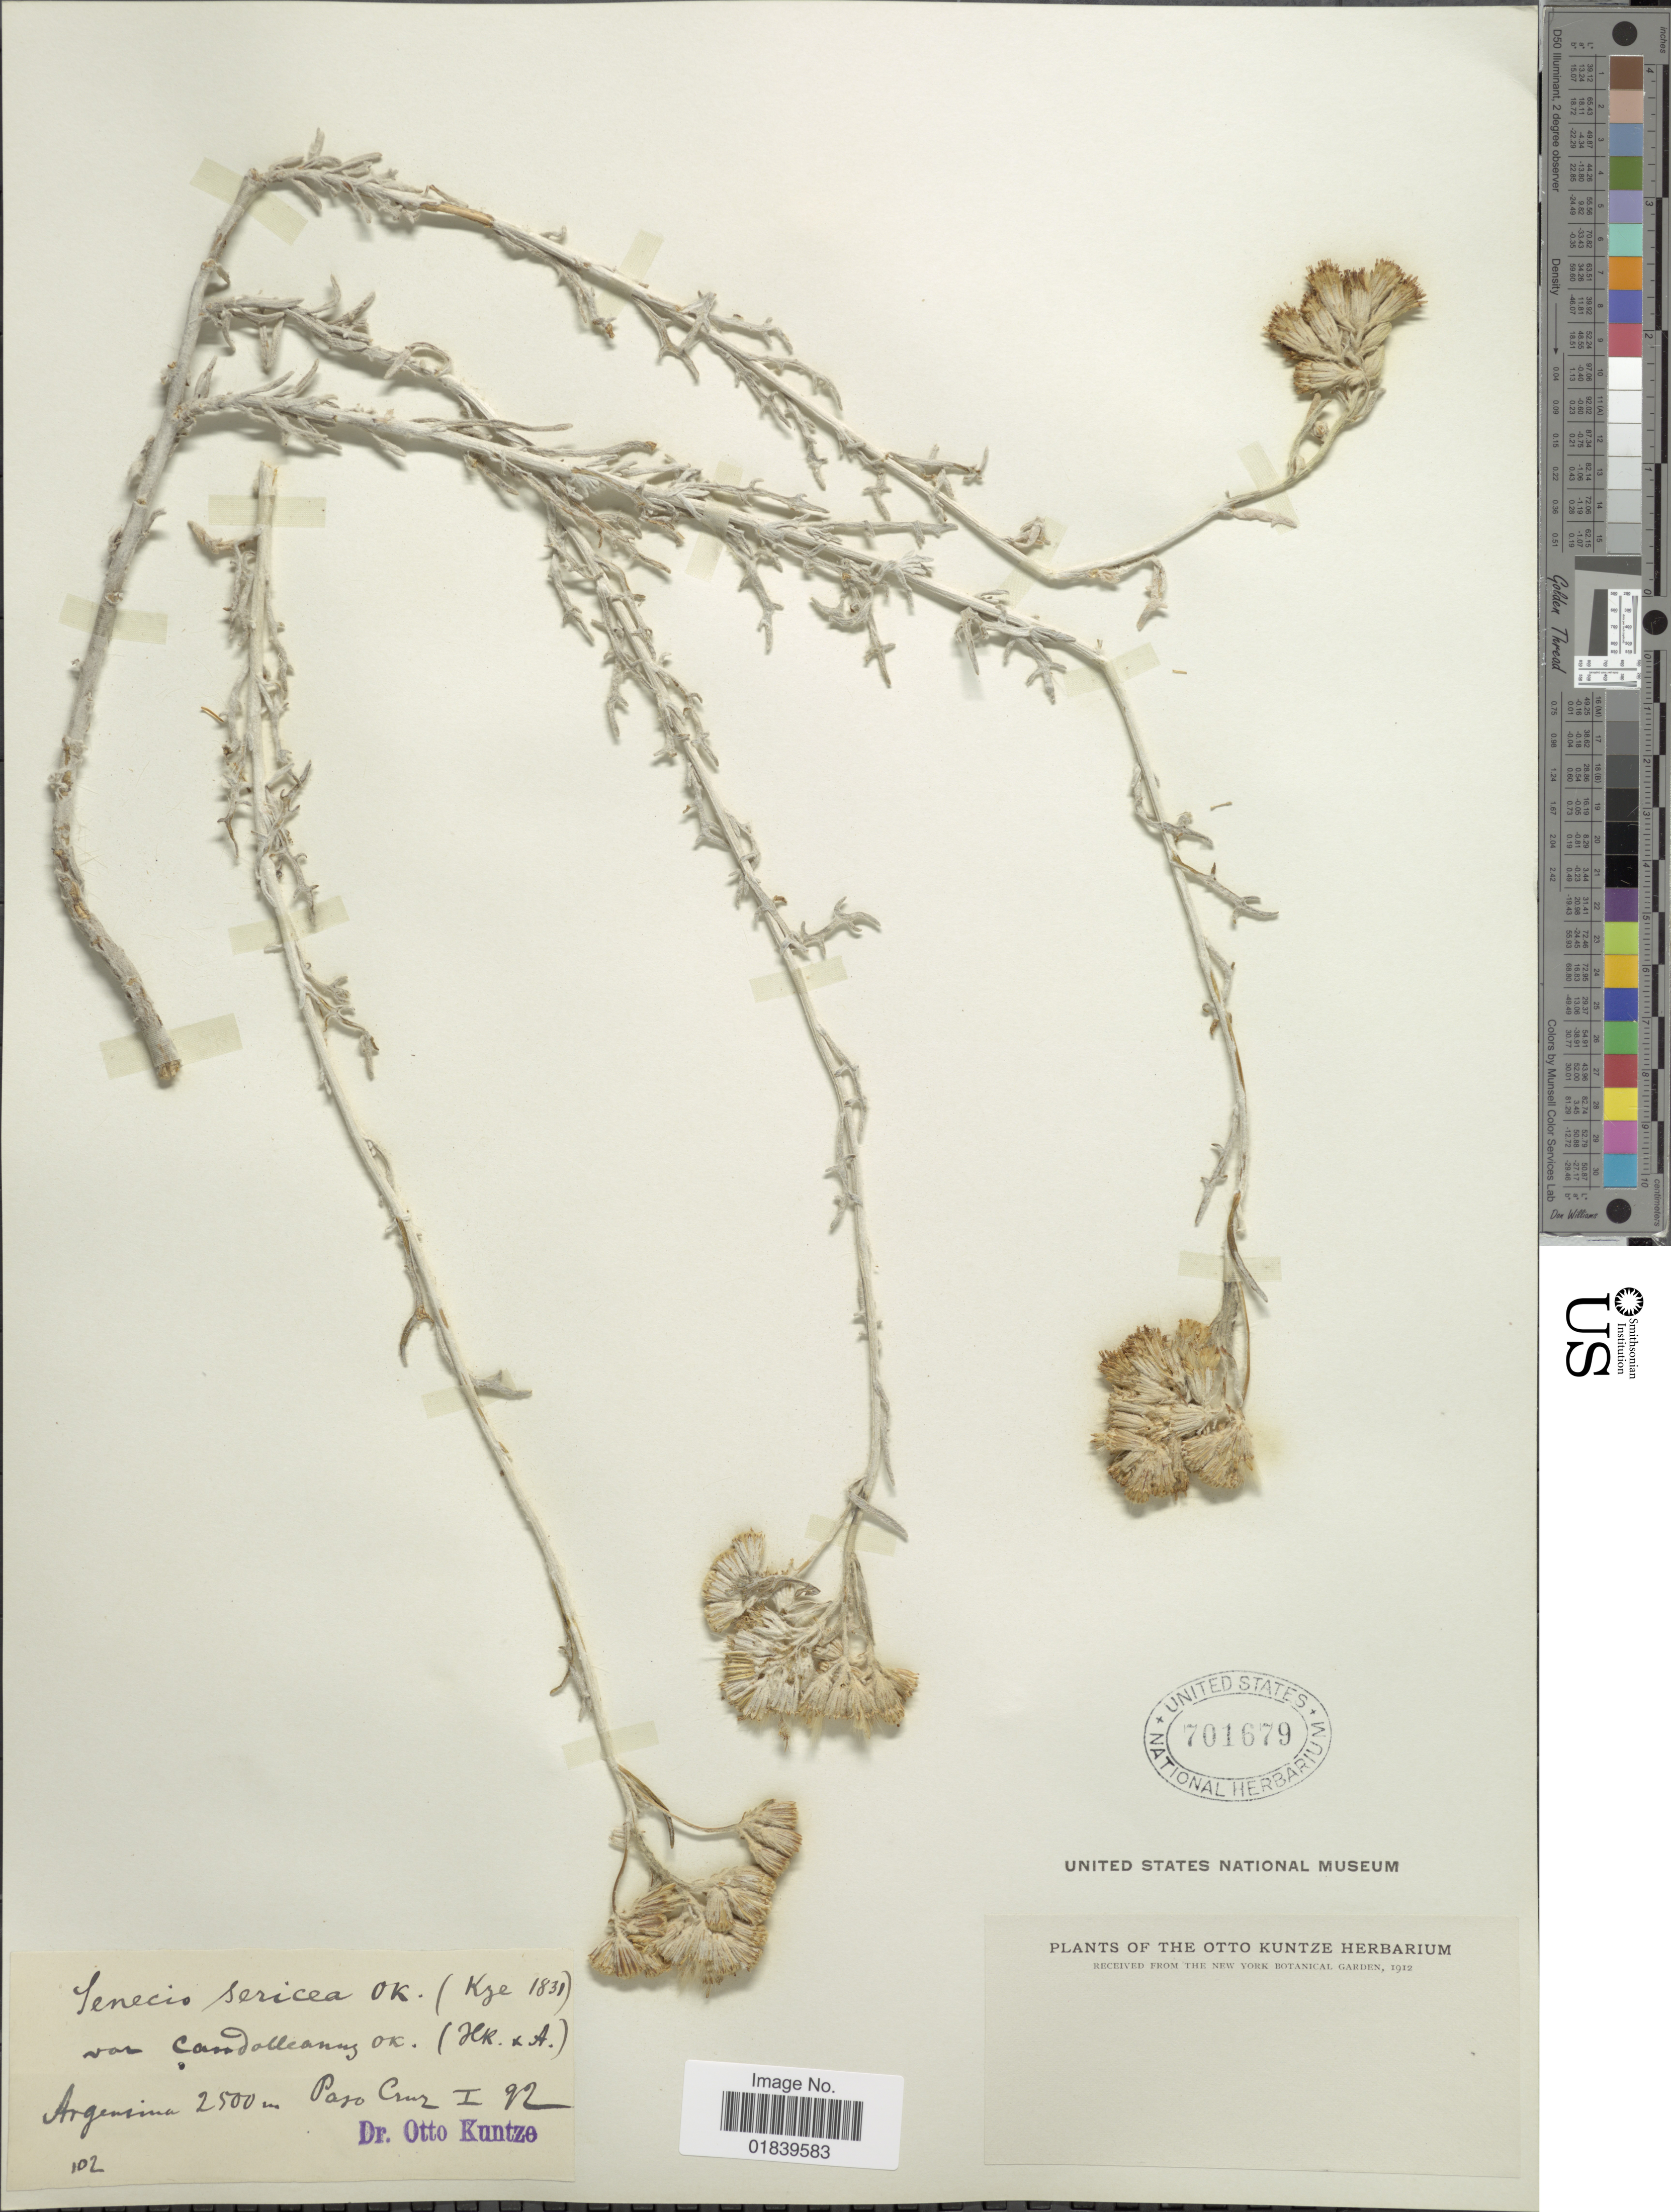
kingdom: Plantae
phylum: Tracheophyta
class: Magnoliopsida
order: Asterales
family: Asteraceae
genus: Senecio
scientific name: Senecio sericeus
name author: (Kunze) Kuntze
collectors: C.E.O. Kuntze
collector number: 102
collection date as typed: Transcribed d/m/y: /1/92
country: Argentina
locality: Argentina, Paso Cruz.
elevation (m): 2500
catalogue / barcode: US 701679